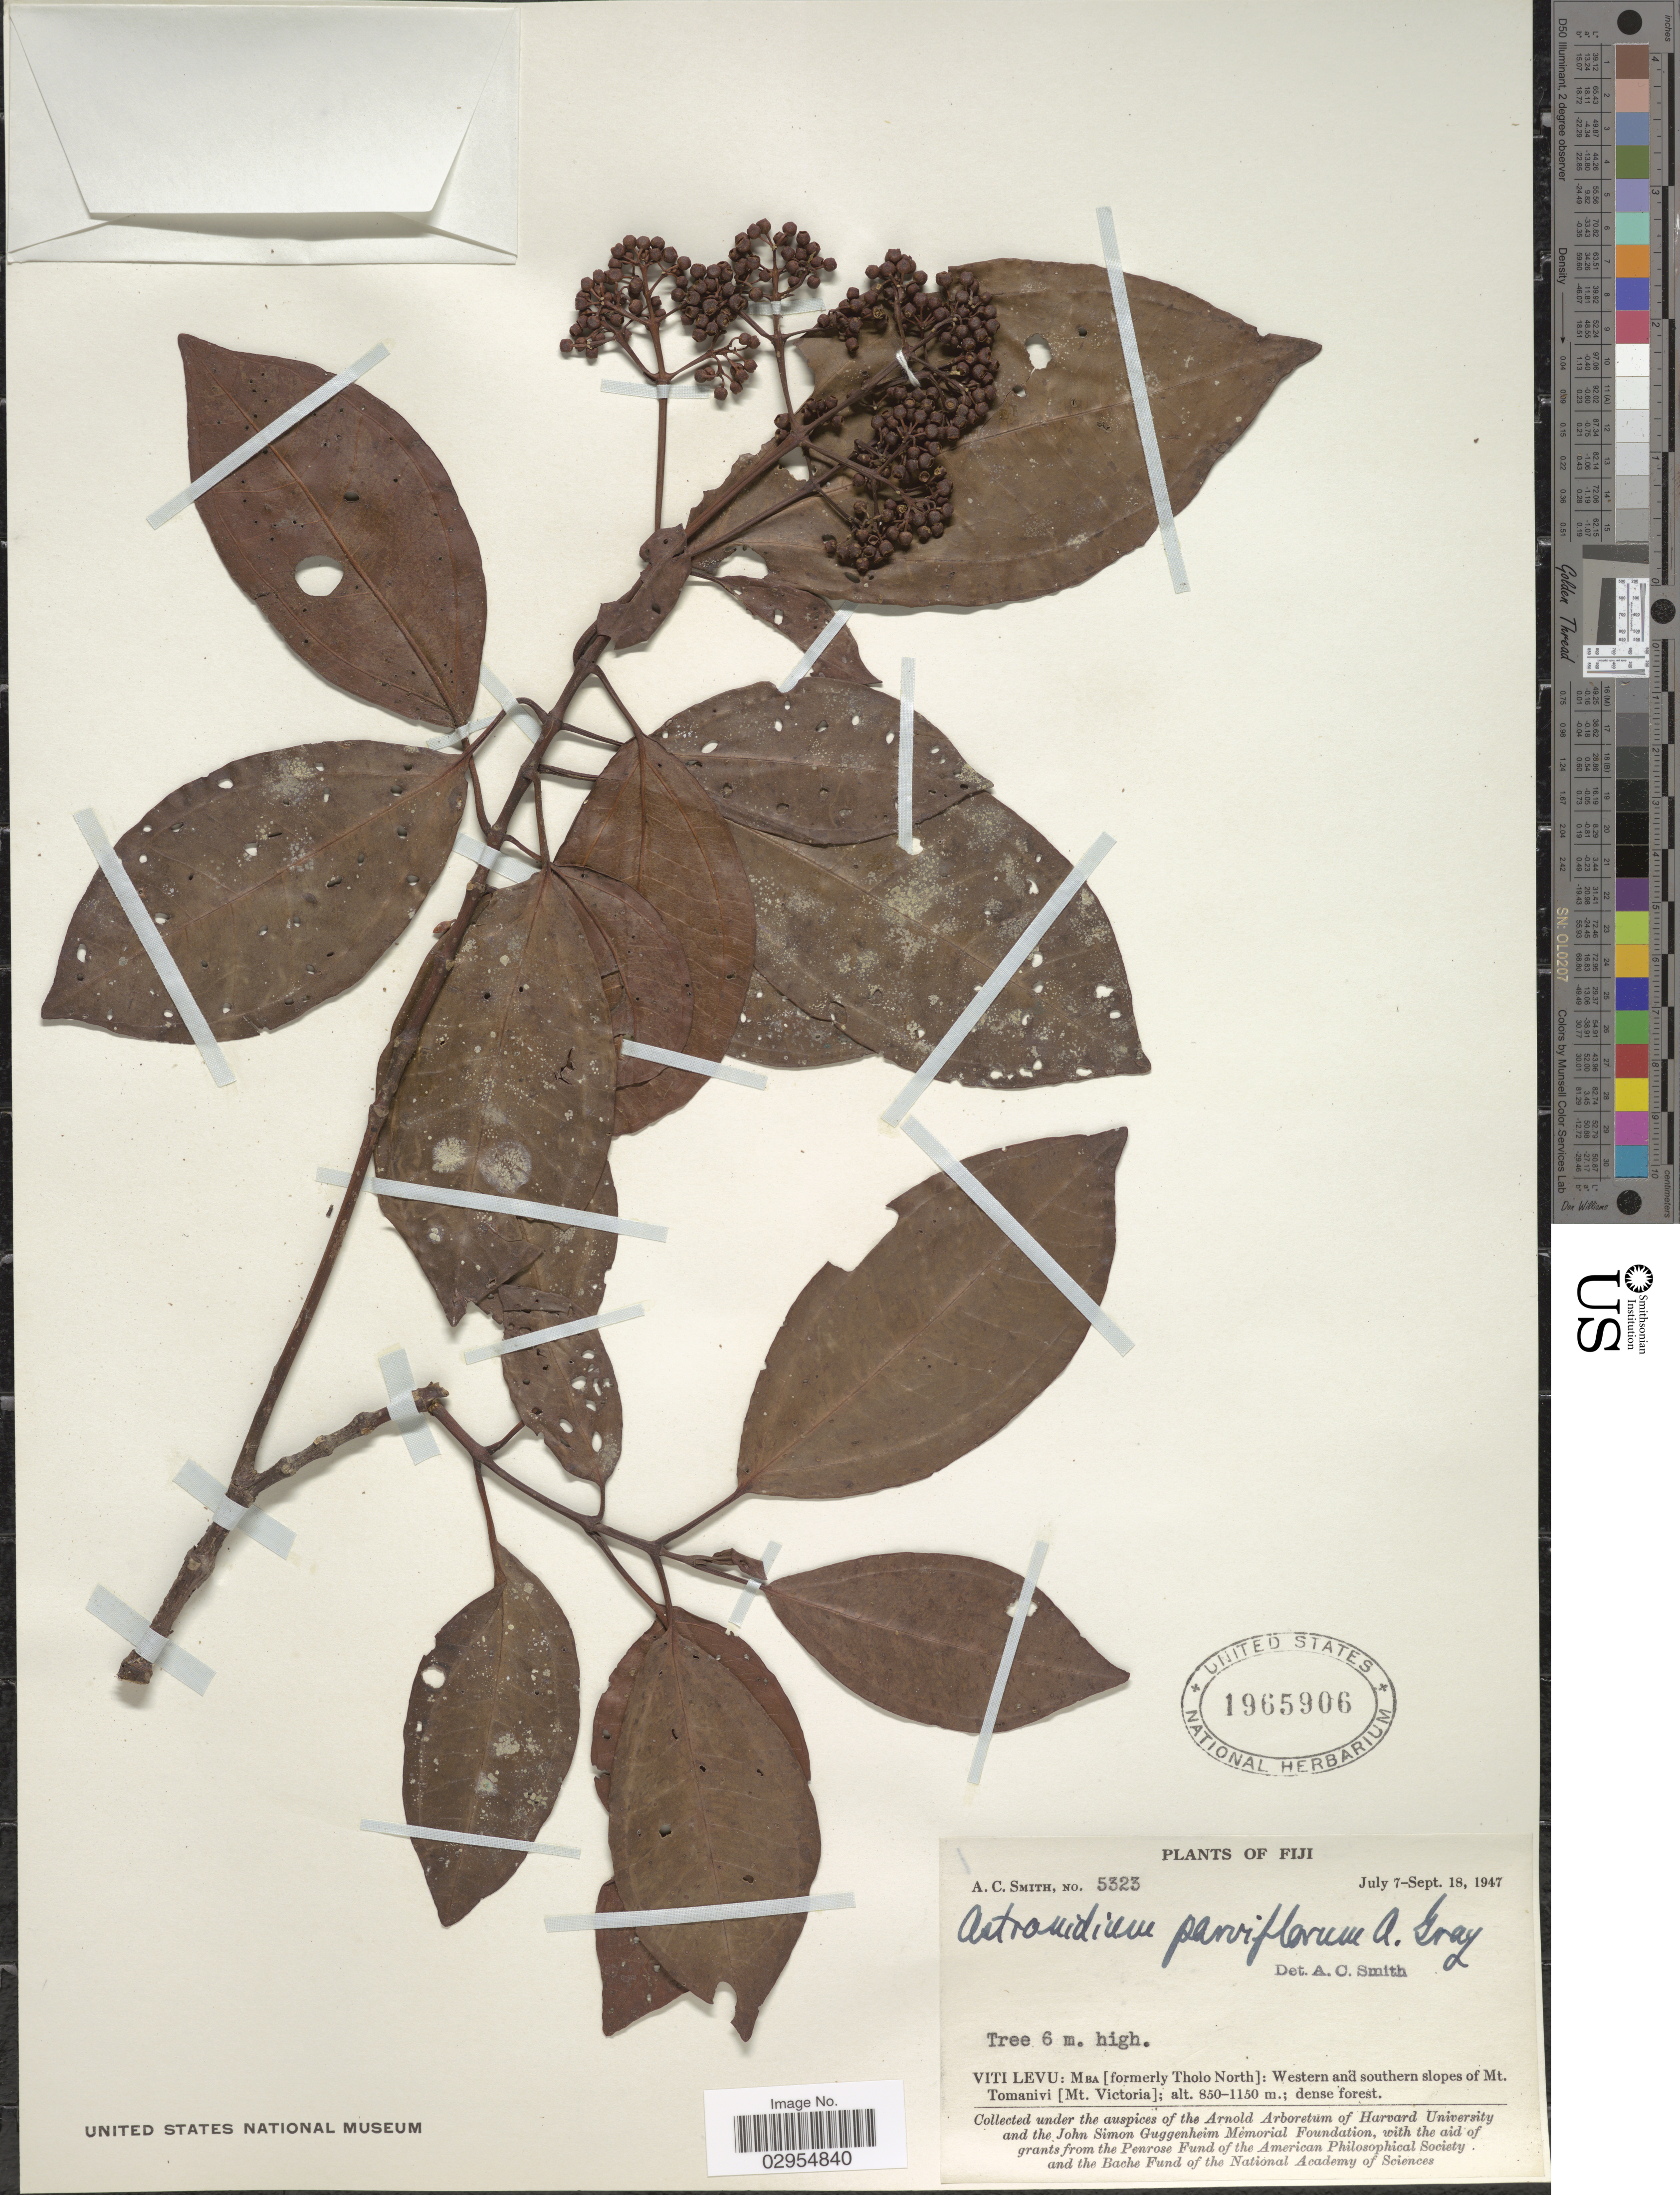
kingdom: Plantae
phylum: Tracheophyta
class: Magnoliopsida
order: Myrtales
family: Melastomataceae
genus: Astronidium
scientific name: Astronidium parviflorum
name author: A. Gray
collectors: A. C. Smith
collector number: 5323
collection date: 1947-07-07/1947-09-18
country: Fiji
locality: Viti Levu: Mba [formerly Tholo North]: Western and southern slopes of Mt. Tomanivi [Mt. Victoria].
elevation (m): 850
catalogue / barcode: US 1965906